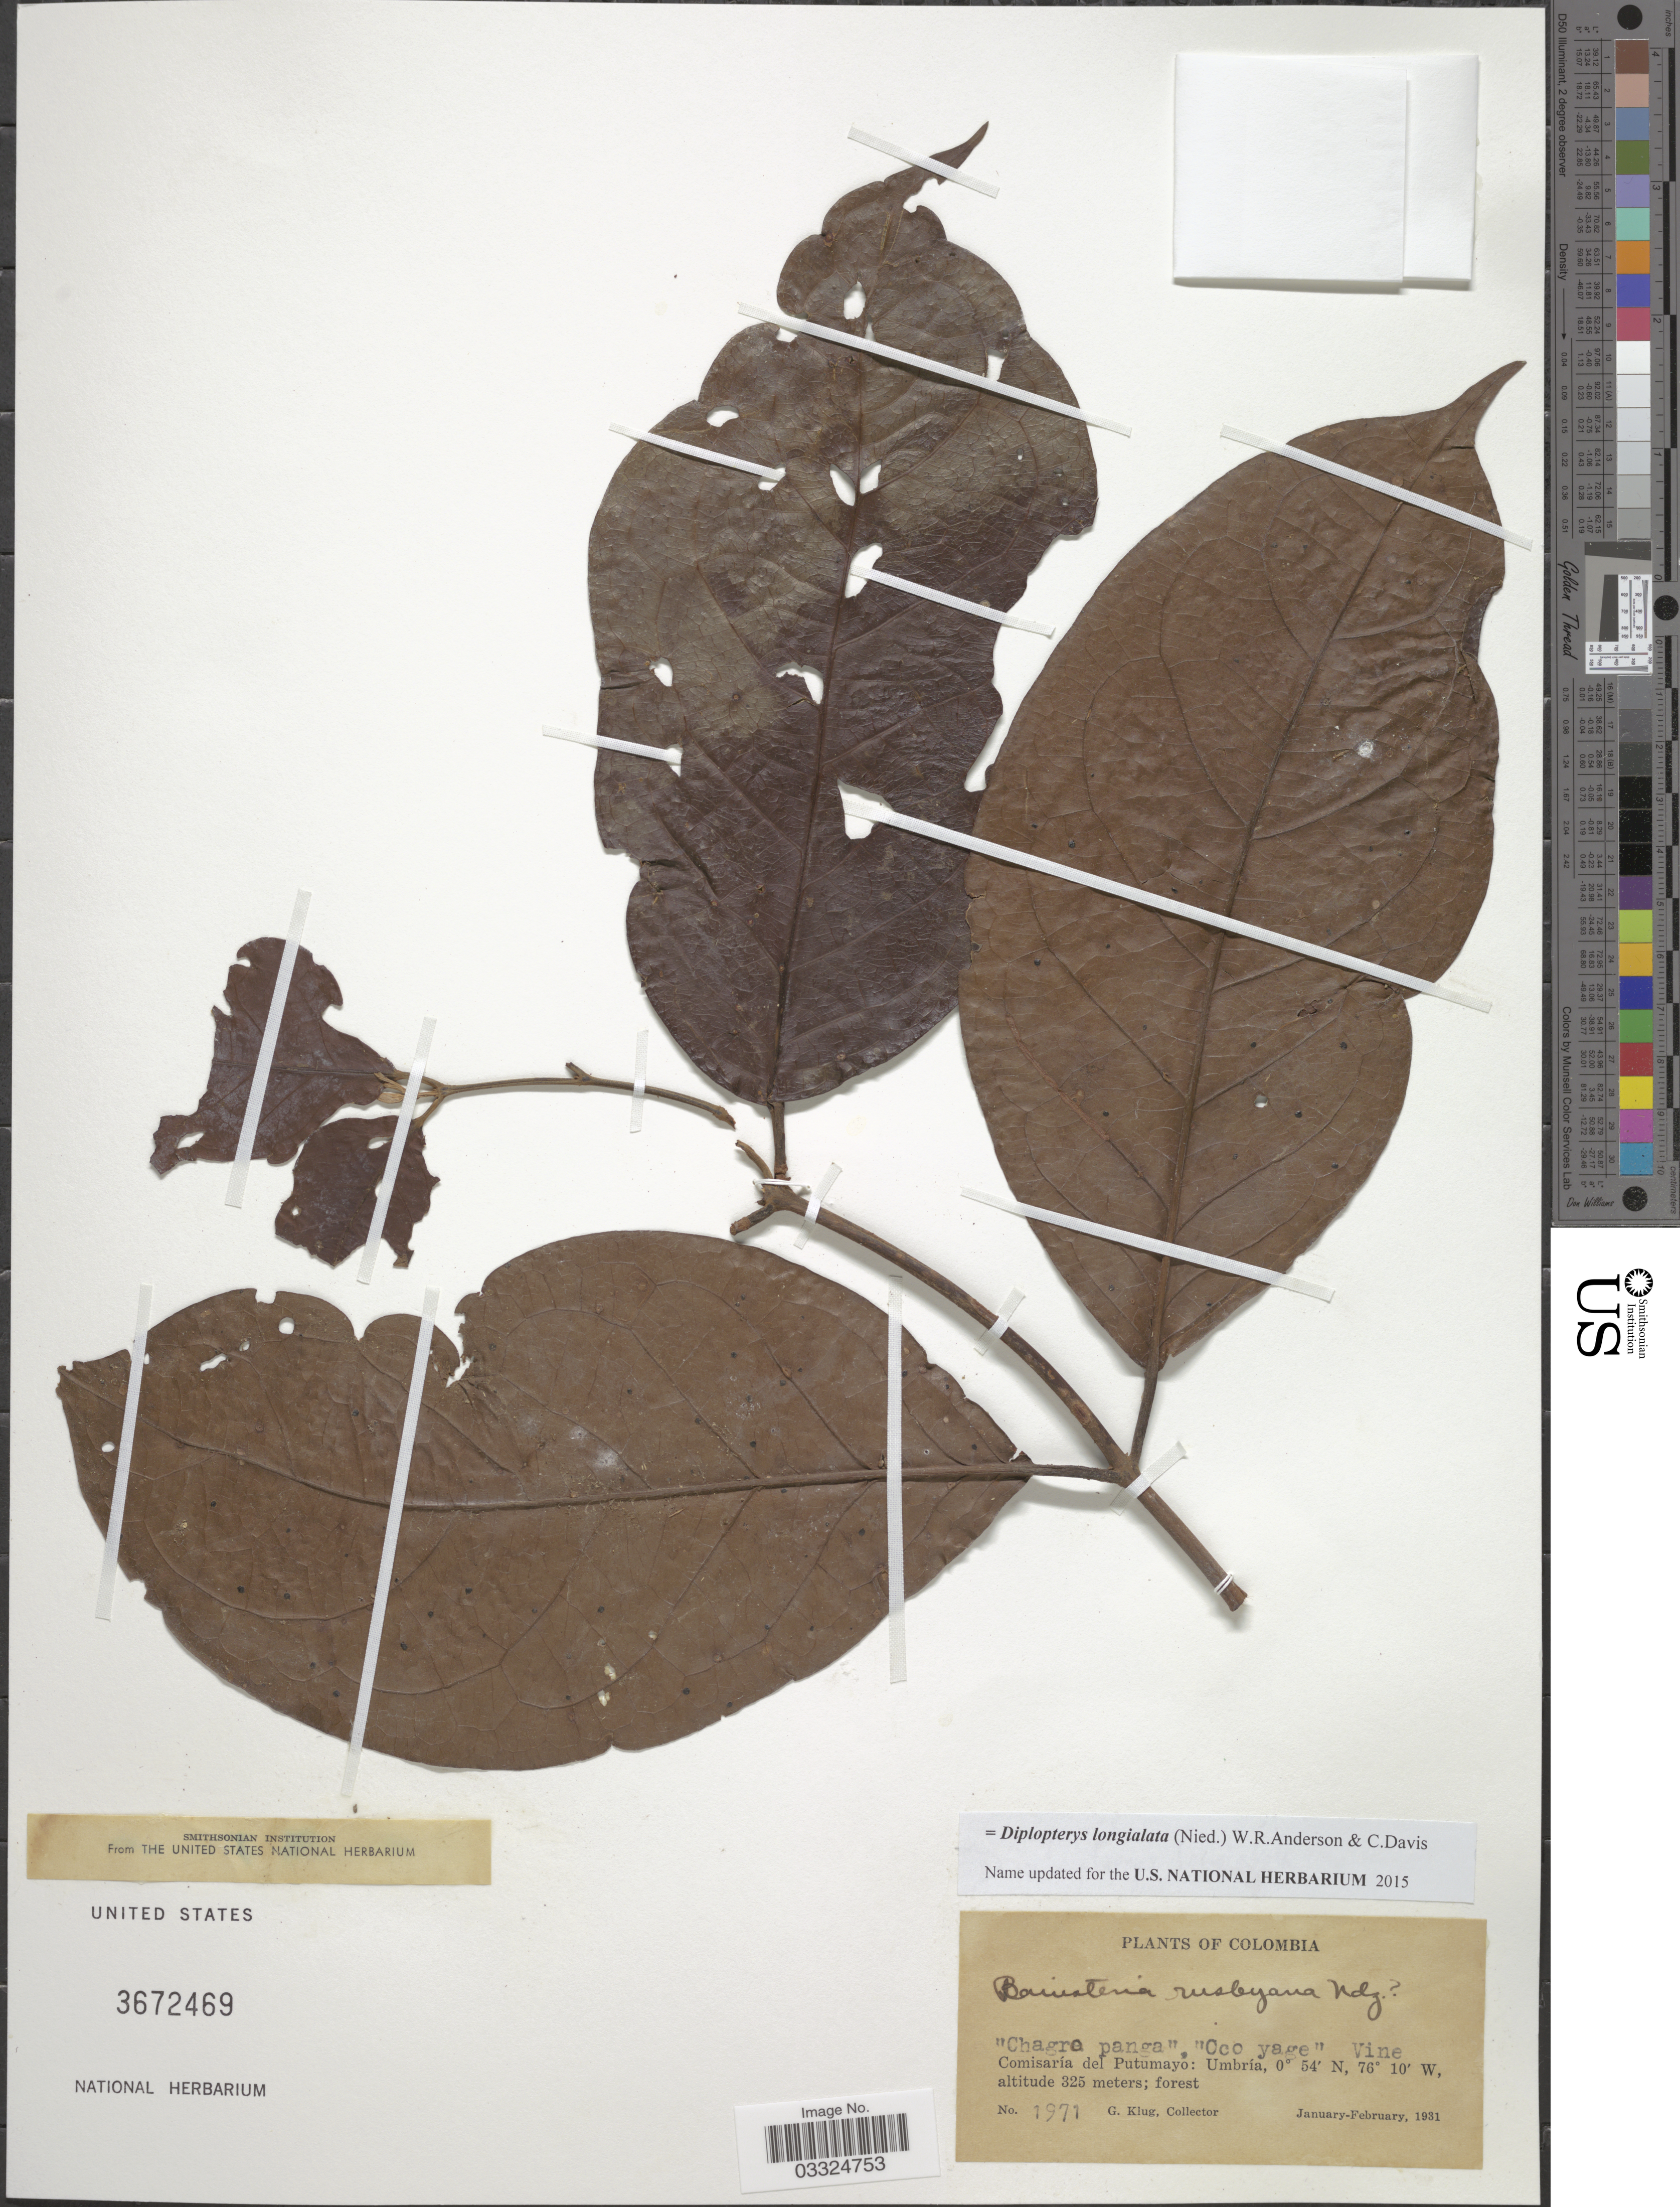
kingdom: Plantae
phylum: Tracheophyta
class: Magnoliopsida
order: Malpighiales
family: Malpighiaceae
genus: Diplopterys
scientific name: Diplopterys longialata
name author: (Ruiz ex Nied.) W.R. Anderson & C. Davis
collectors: G. Klug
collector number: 1971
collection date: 1931-01/1931-02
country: Colombia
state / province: Putumayo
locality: Comisaría del Putumayo: Umbría.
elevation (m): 325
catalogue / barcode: US 3672469